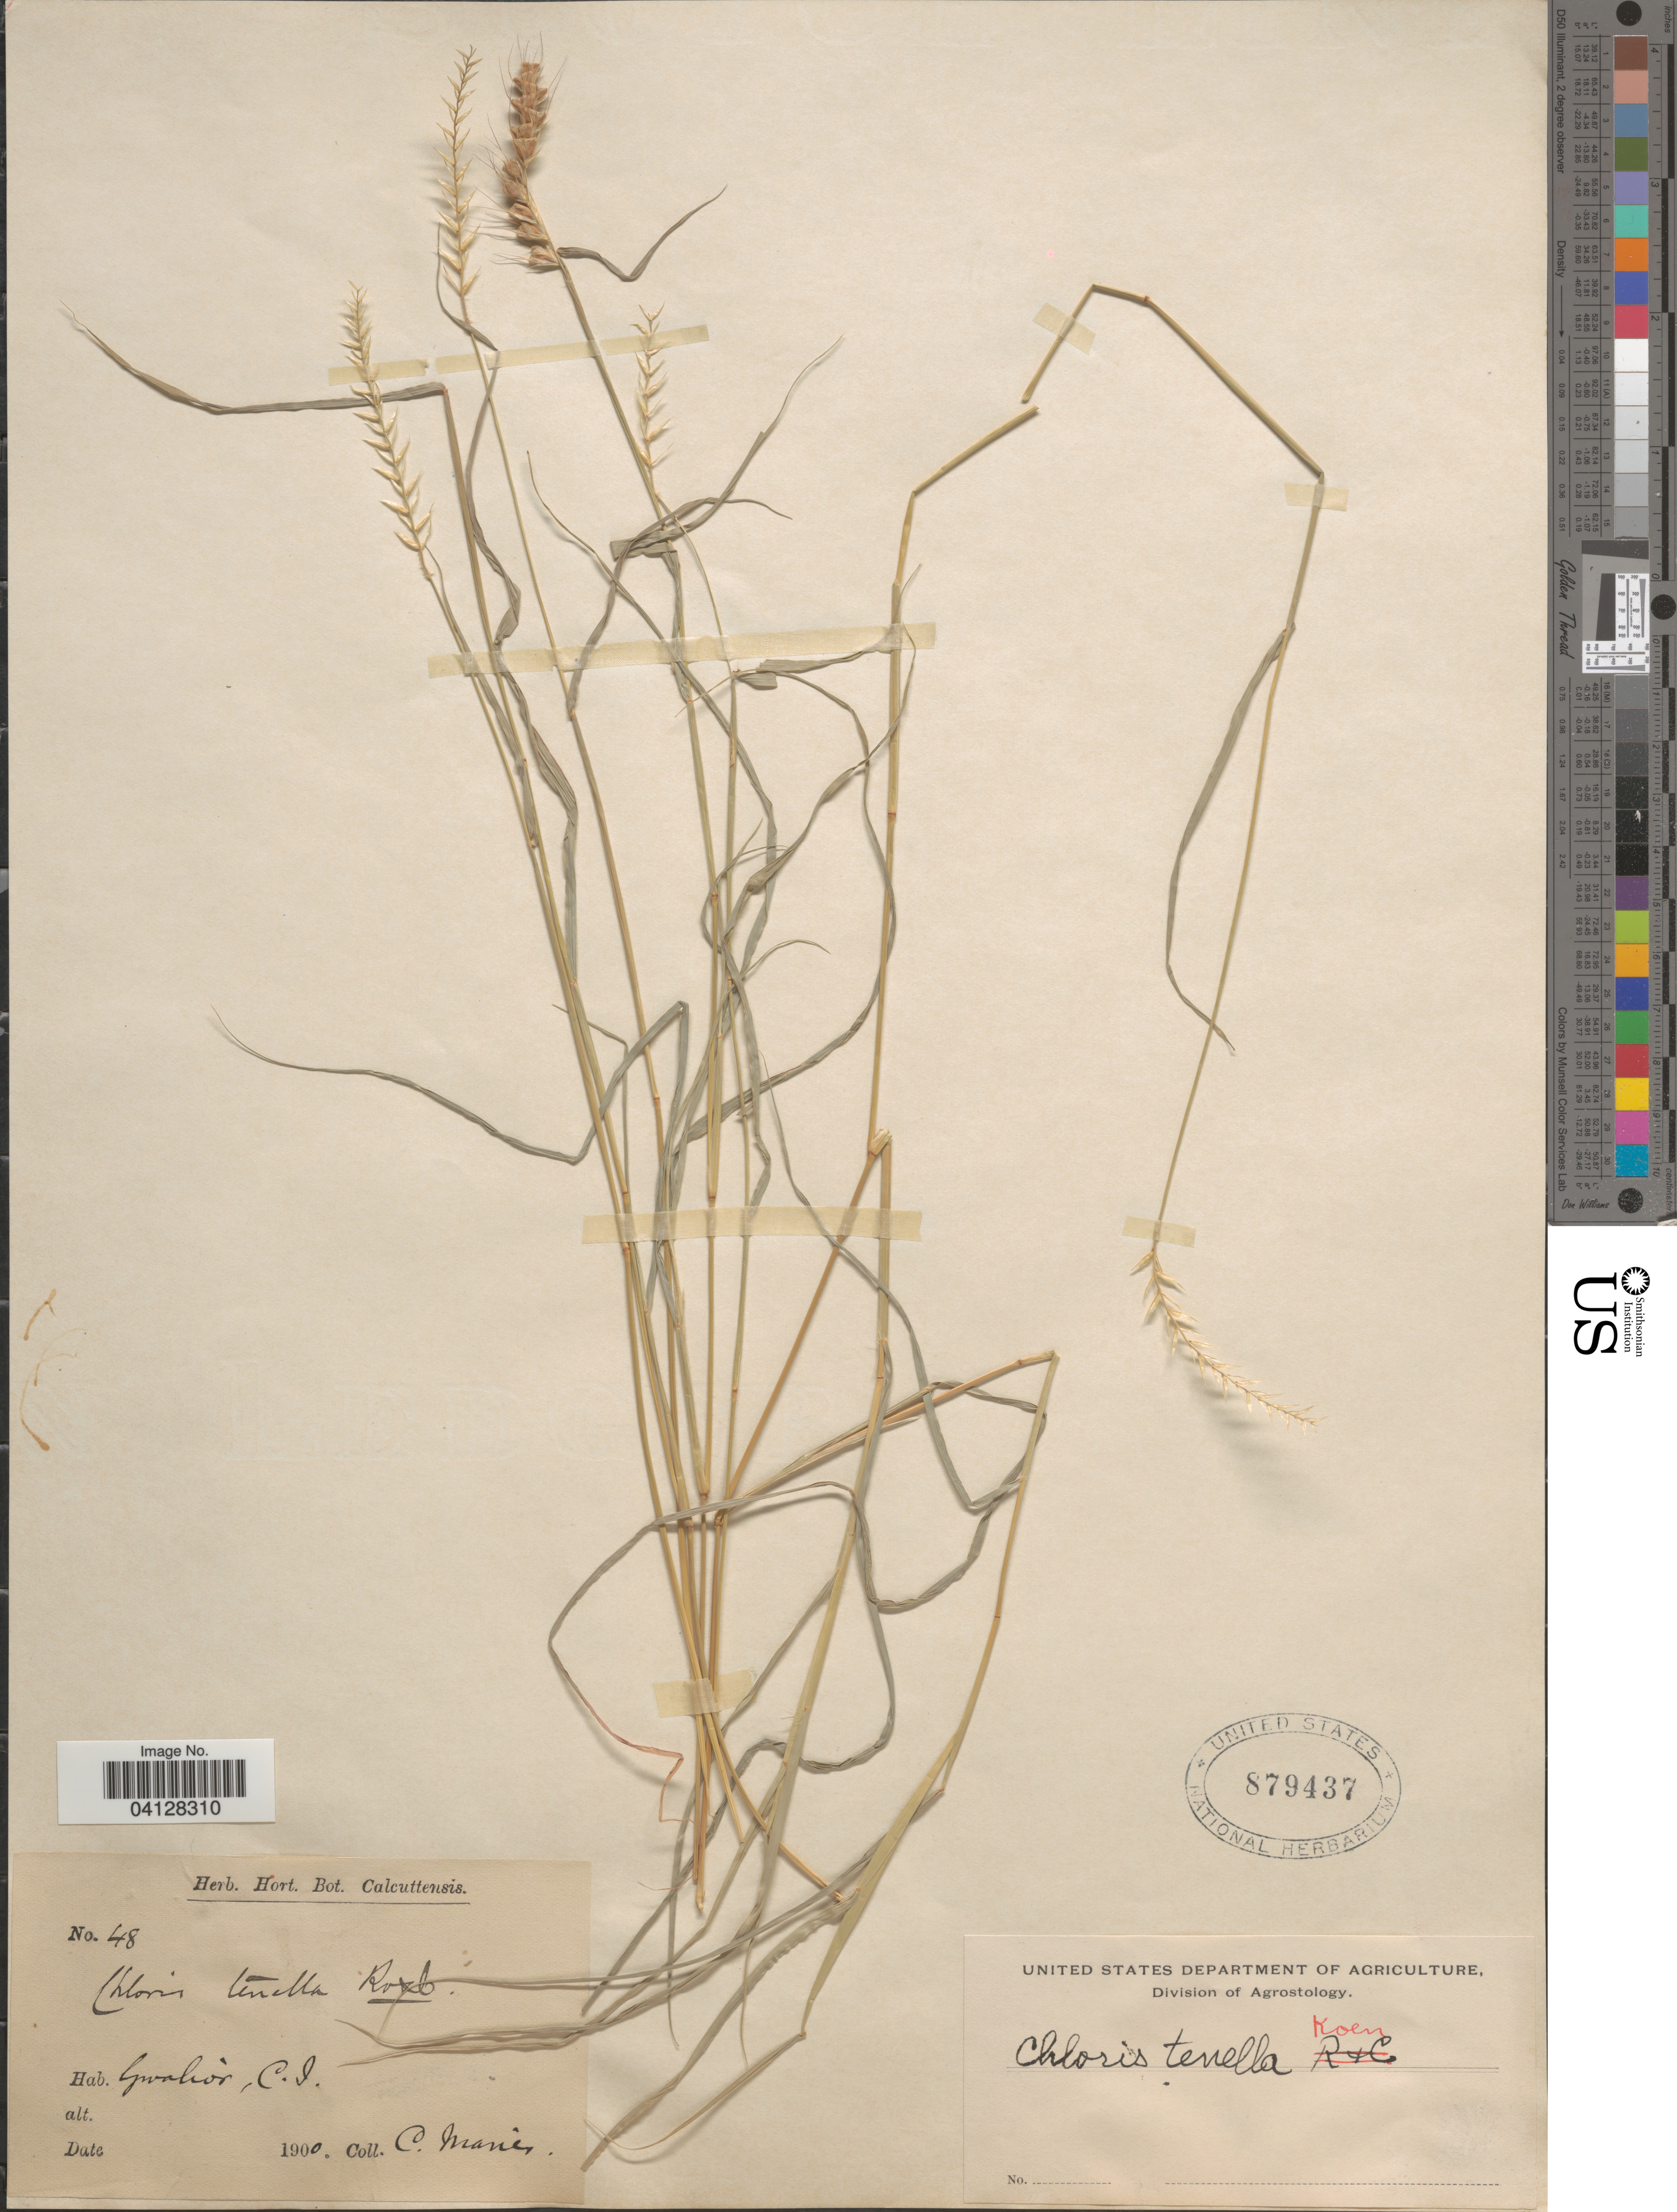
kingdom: Plantae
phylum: Tracheophyta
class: Liliopsida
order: Poales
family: Poaceae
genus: Chloris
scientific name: Chloris tenella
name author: J. Koenig ex Roxb.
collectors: C. Maries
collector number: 48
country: India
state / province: Madhya Pradesh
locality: Gwalior, C.I.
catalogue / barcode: US 879437